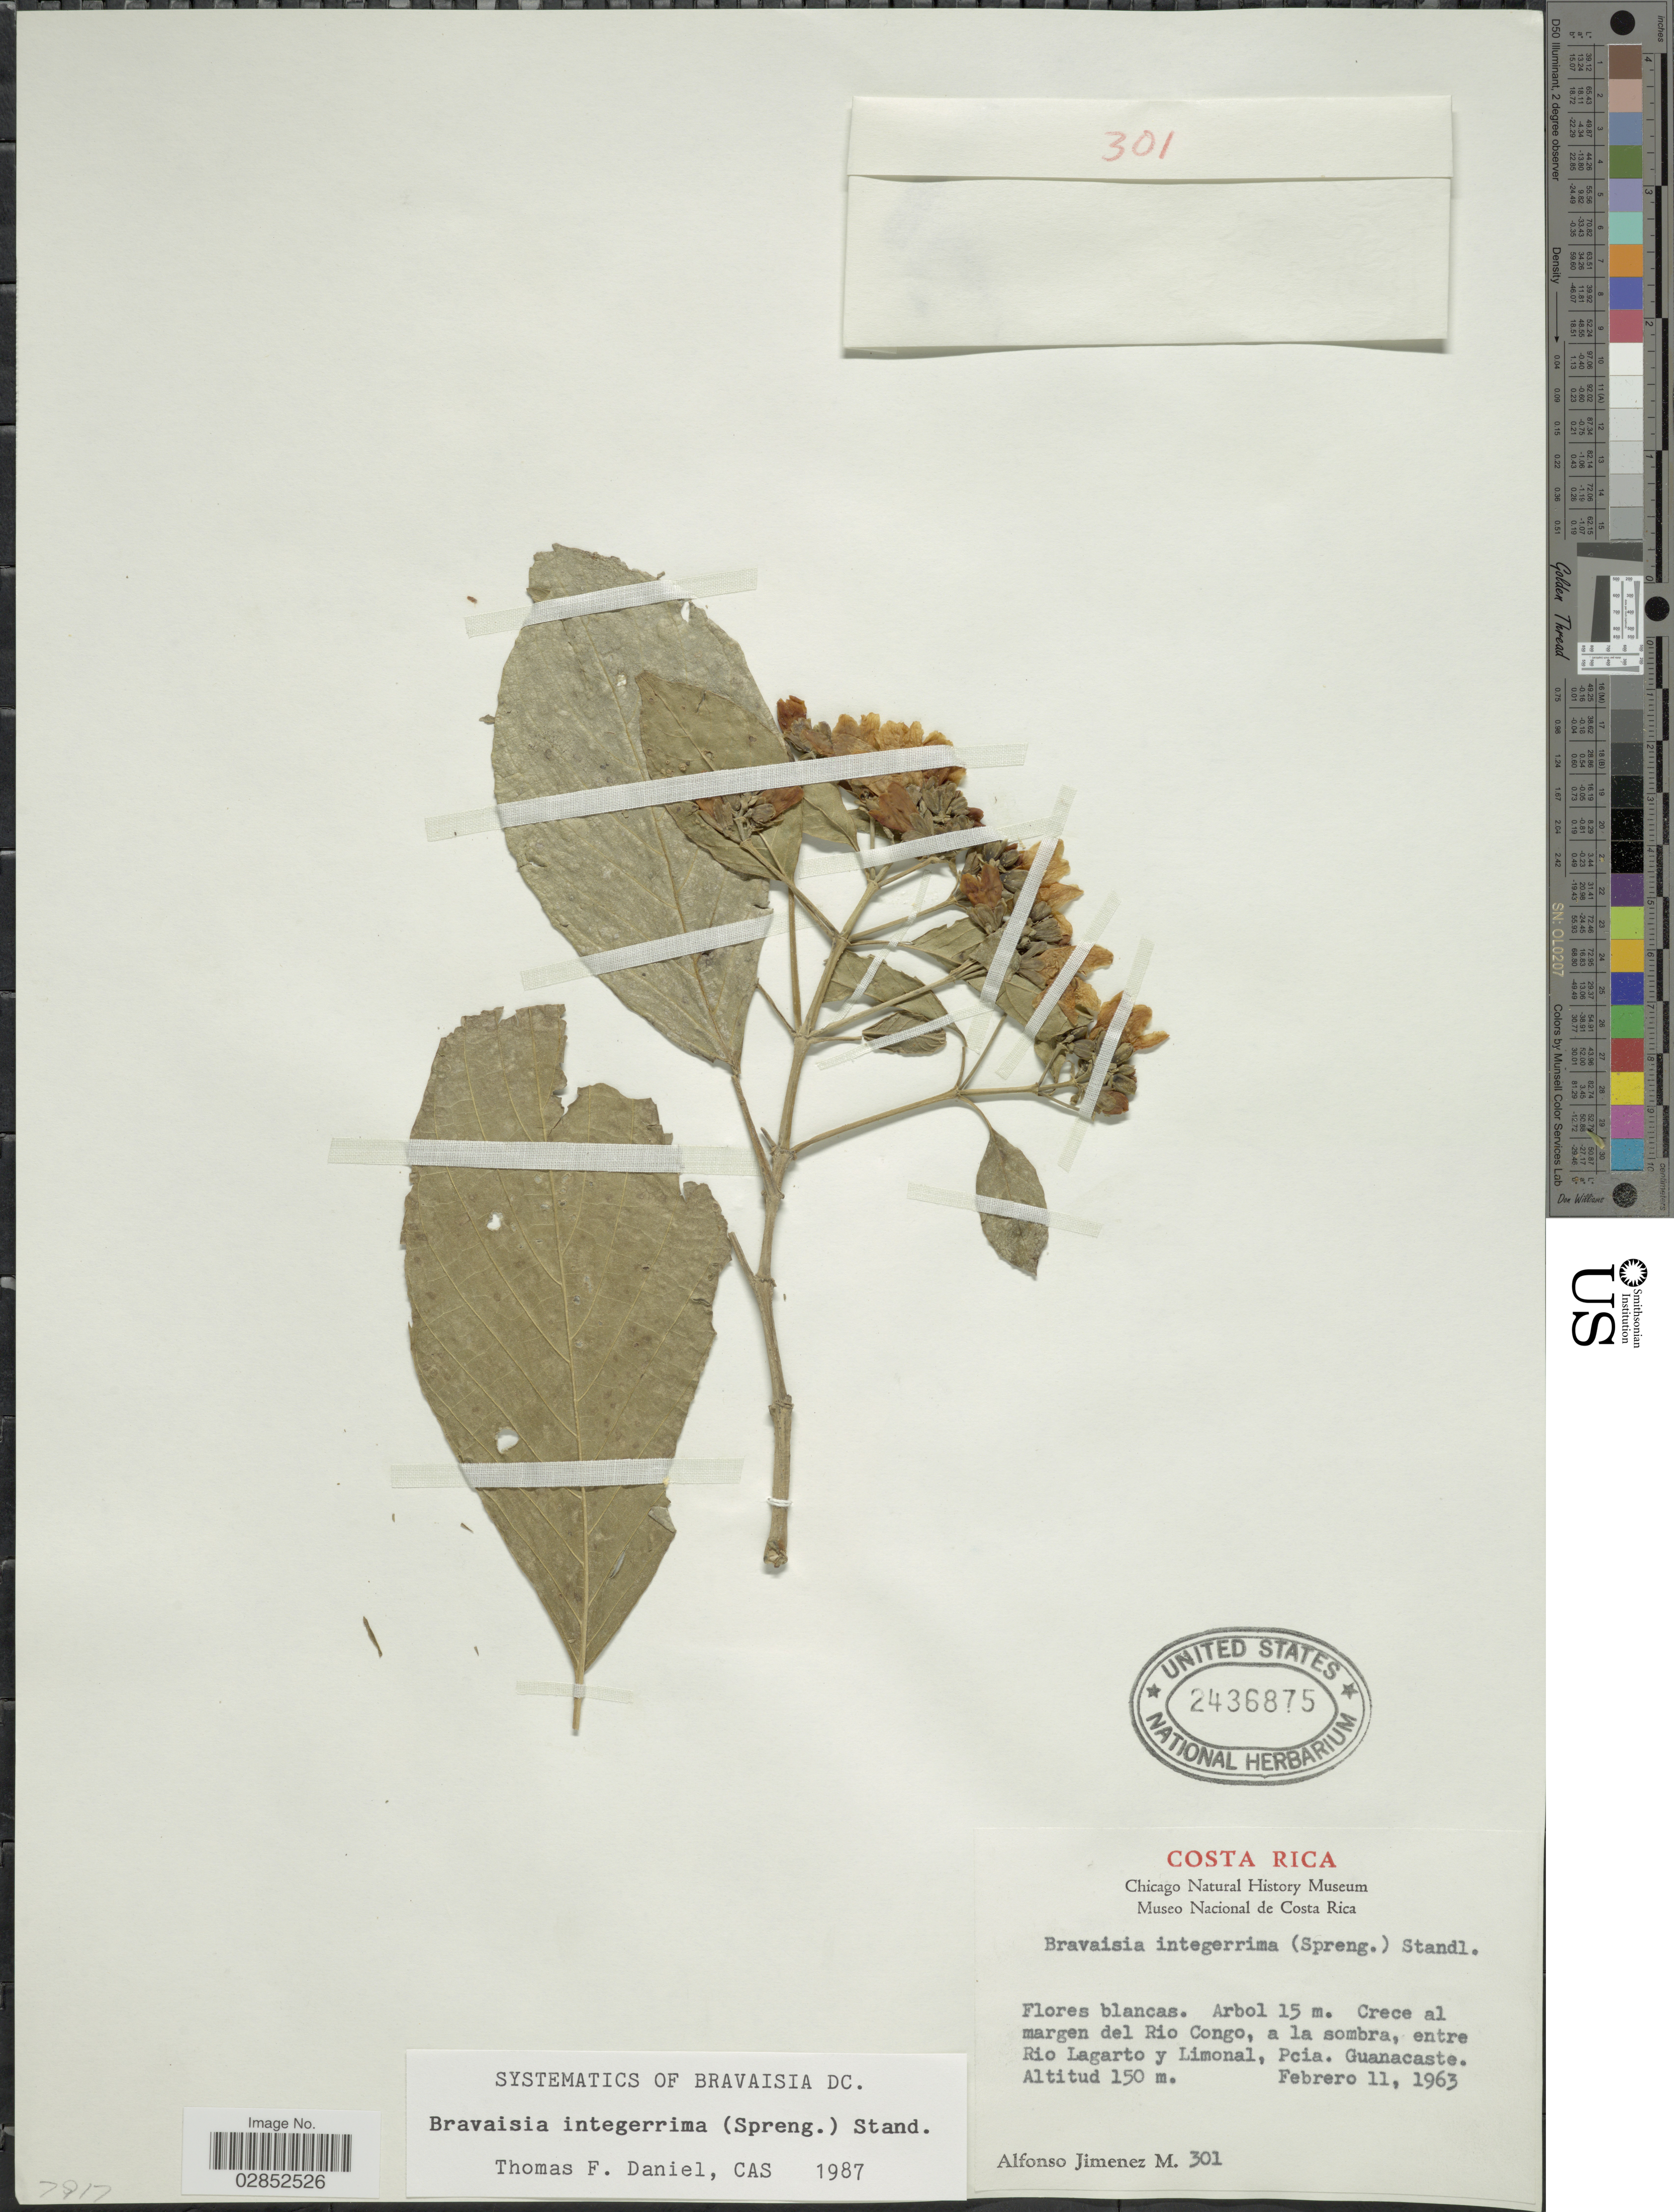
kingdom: Plantae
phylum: Tracheophyta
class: Magnoliopsida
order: Lamiales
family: Acanthaceae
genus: Bravaisia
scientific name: Bravaisia integerrima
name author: (Spreng.) Standl.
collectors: A. Jimenez M.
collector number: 301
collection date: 1963-02-11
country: Costa Rica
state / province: Guanacaste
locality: Crece al margen del Rio Congo, a la sombra, entre rio Lagarto y Limonal, Pcia. Guanacaste.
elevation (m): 150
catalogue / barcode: US 2436875